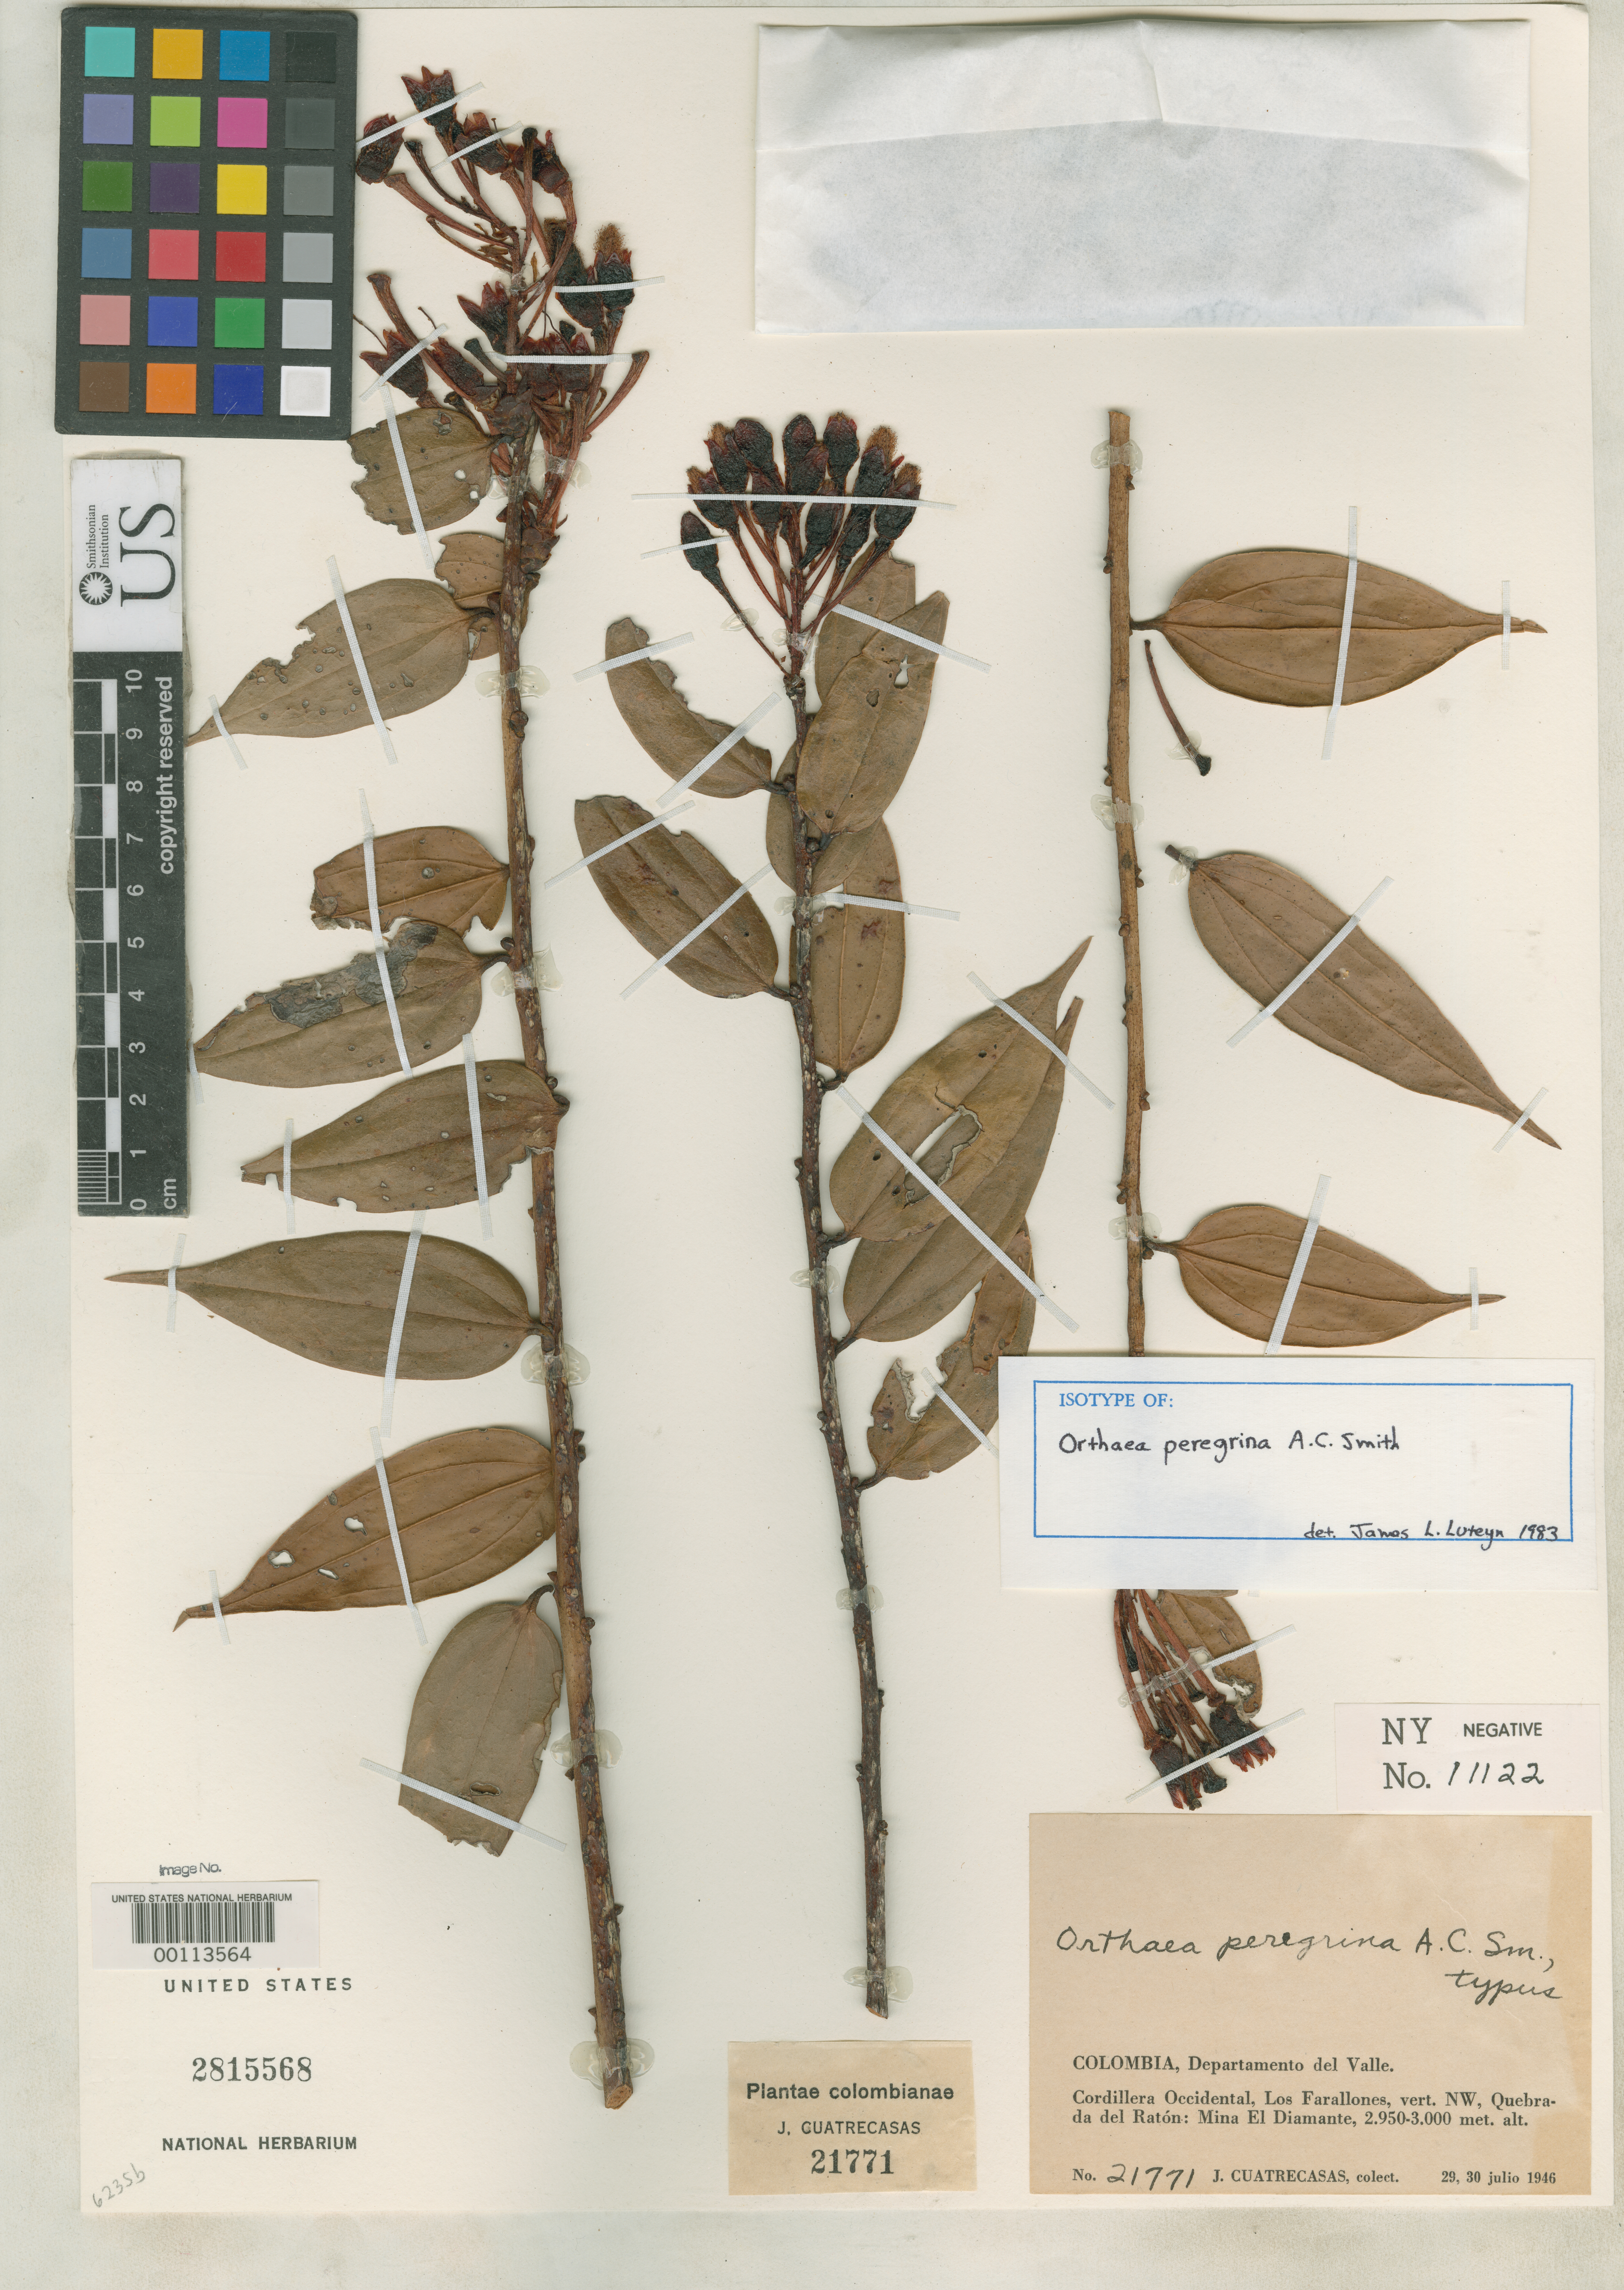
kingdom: Plantae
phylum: Tracheophyta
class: Magnoliopsida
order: Ericales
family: Ericaceae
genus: Orthaea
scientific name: Orthaea peregrina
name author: A.C. Sm.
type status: Isotype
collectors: J. Cuatrecasas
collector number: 21771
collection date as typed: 30 Jul 1946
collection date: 1946-07-30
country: Colombia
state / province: Valle del Cauca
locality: Los Farallones, Quebrada Delraton, Mina El Diamante.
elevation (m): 2950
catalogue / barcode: US 2815568